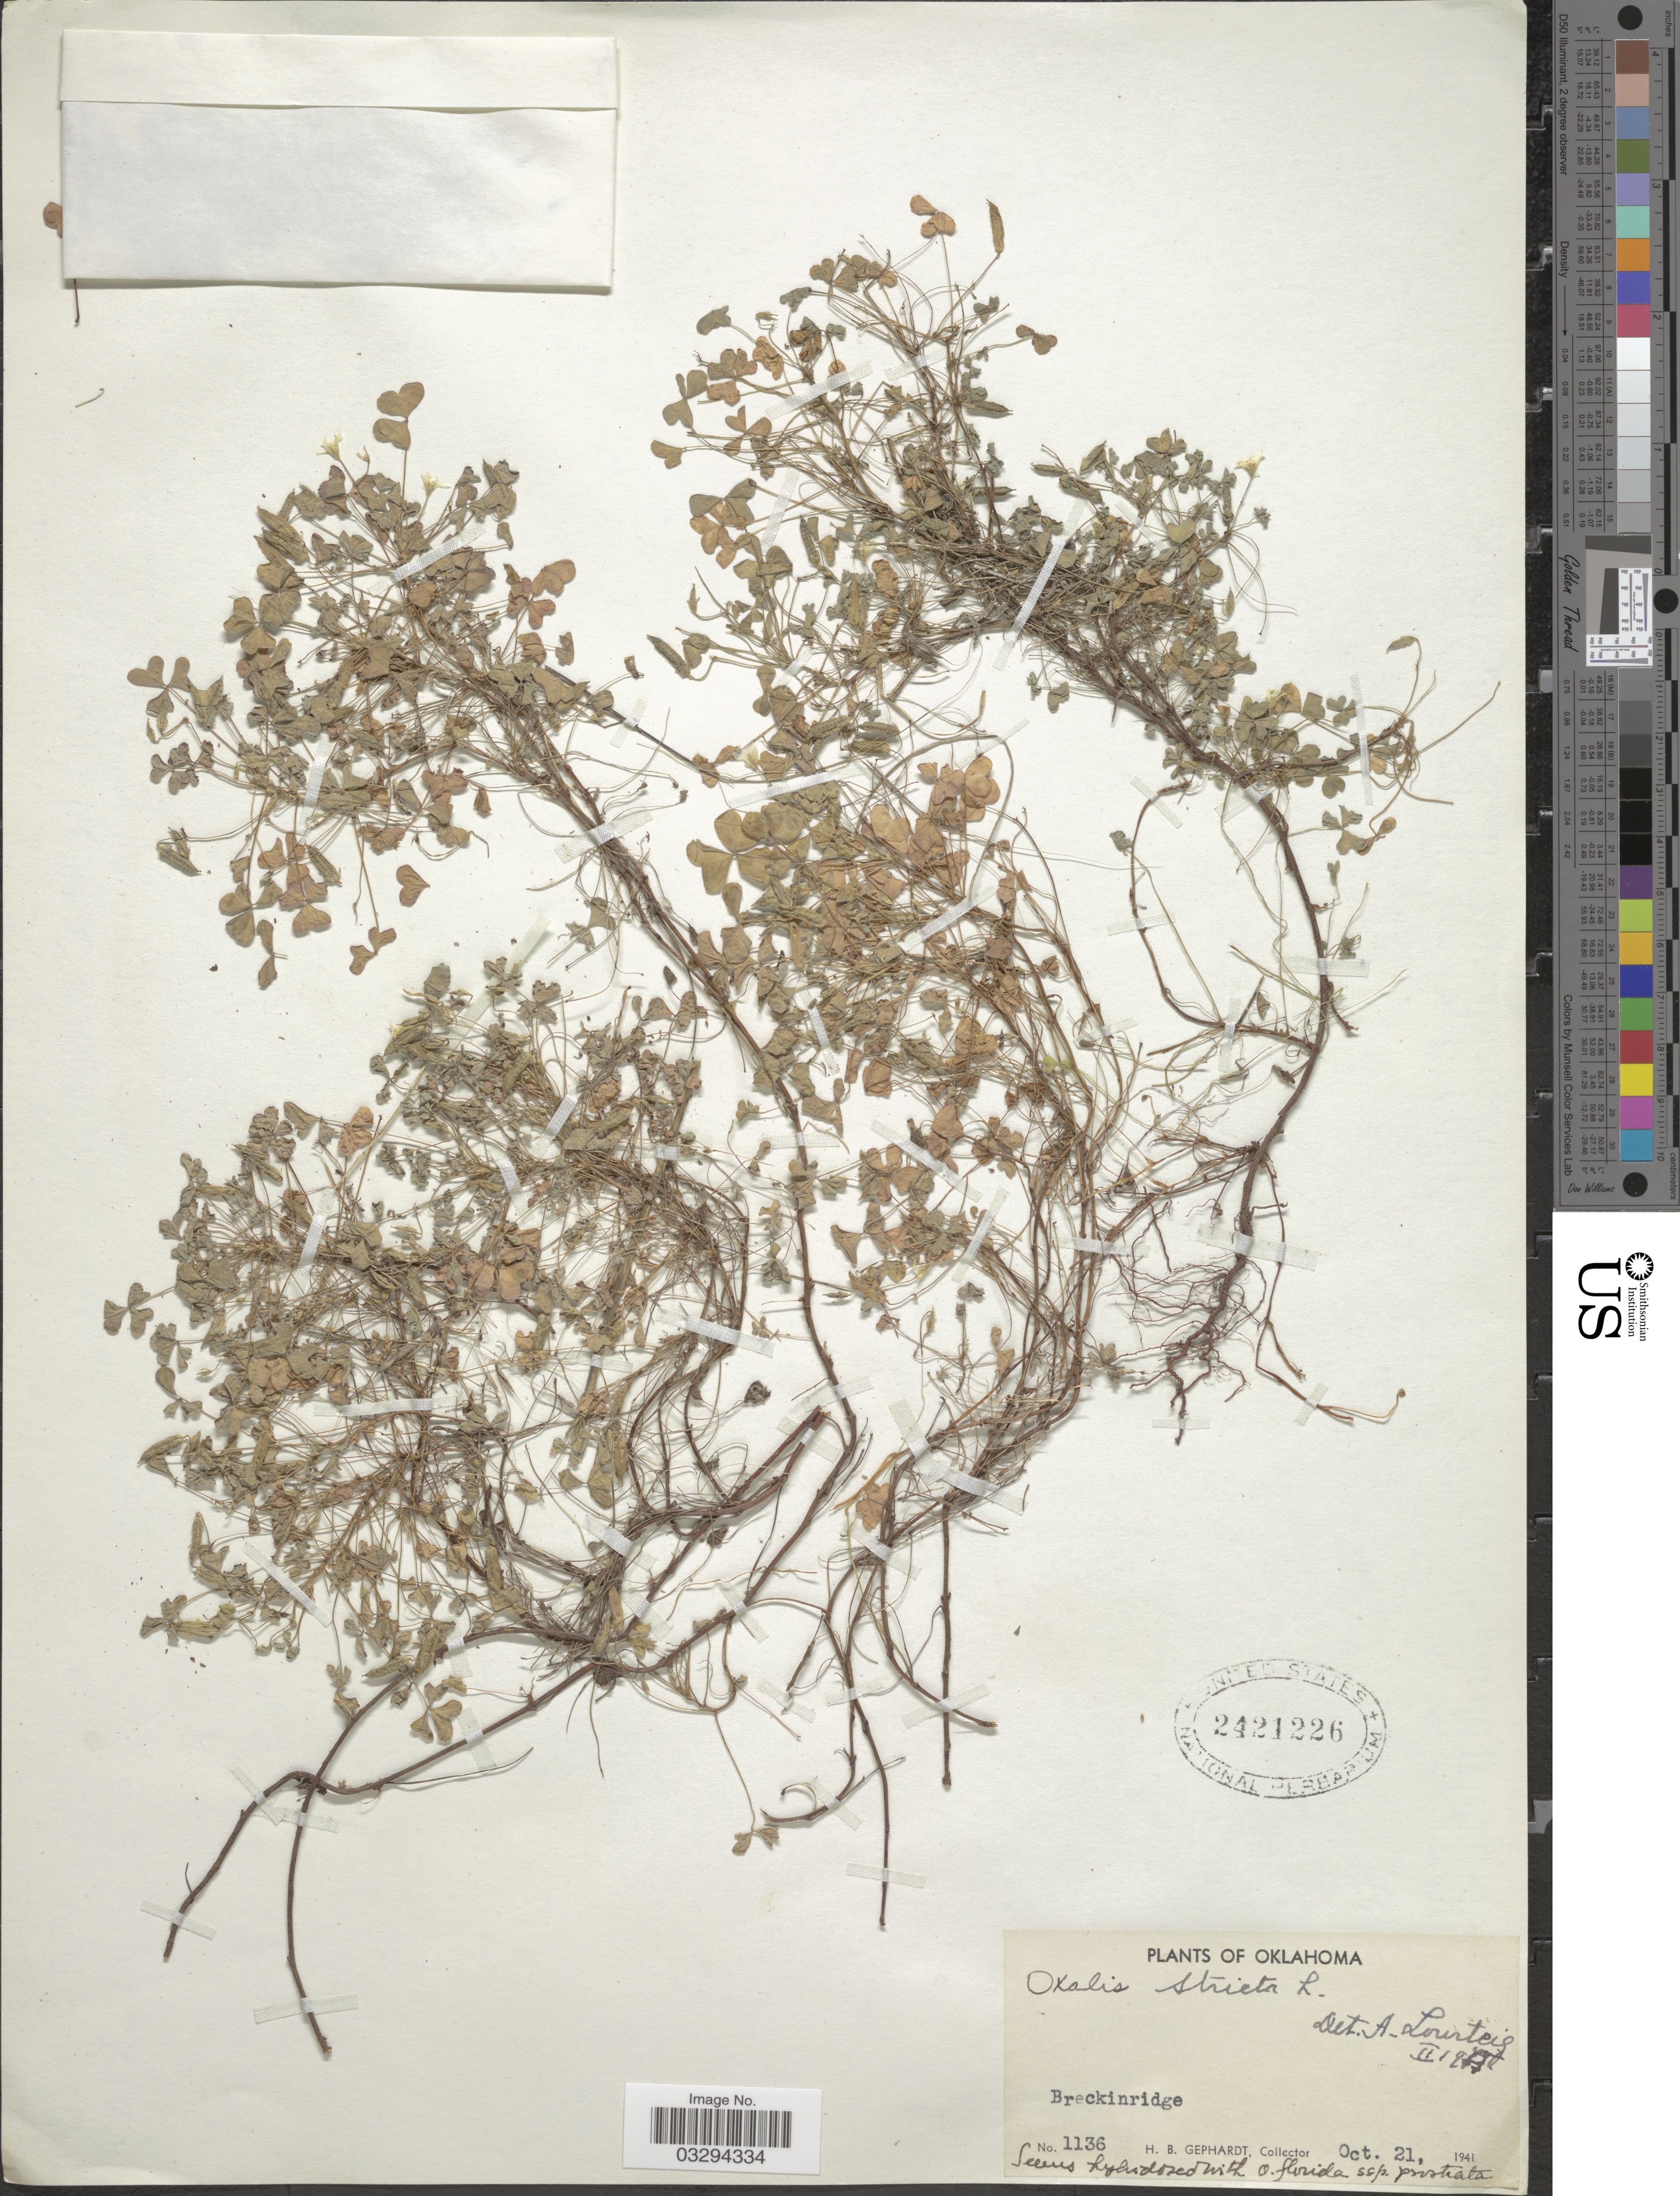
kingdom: Plantae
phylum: Tracheophyta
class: Magnoliopsida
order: Oxalidales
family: Oxalidaceae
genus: Oxalis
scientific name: Oxalis florida subsp. prostrata x O. stricta L.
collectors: H. Gephardt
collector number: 1136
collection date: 1941-10-21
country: United States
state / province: Oklahoma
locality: Breckinridge.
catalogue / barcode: US 2421226